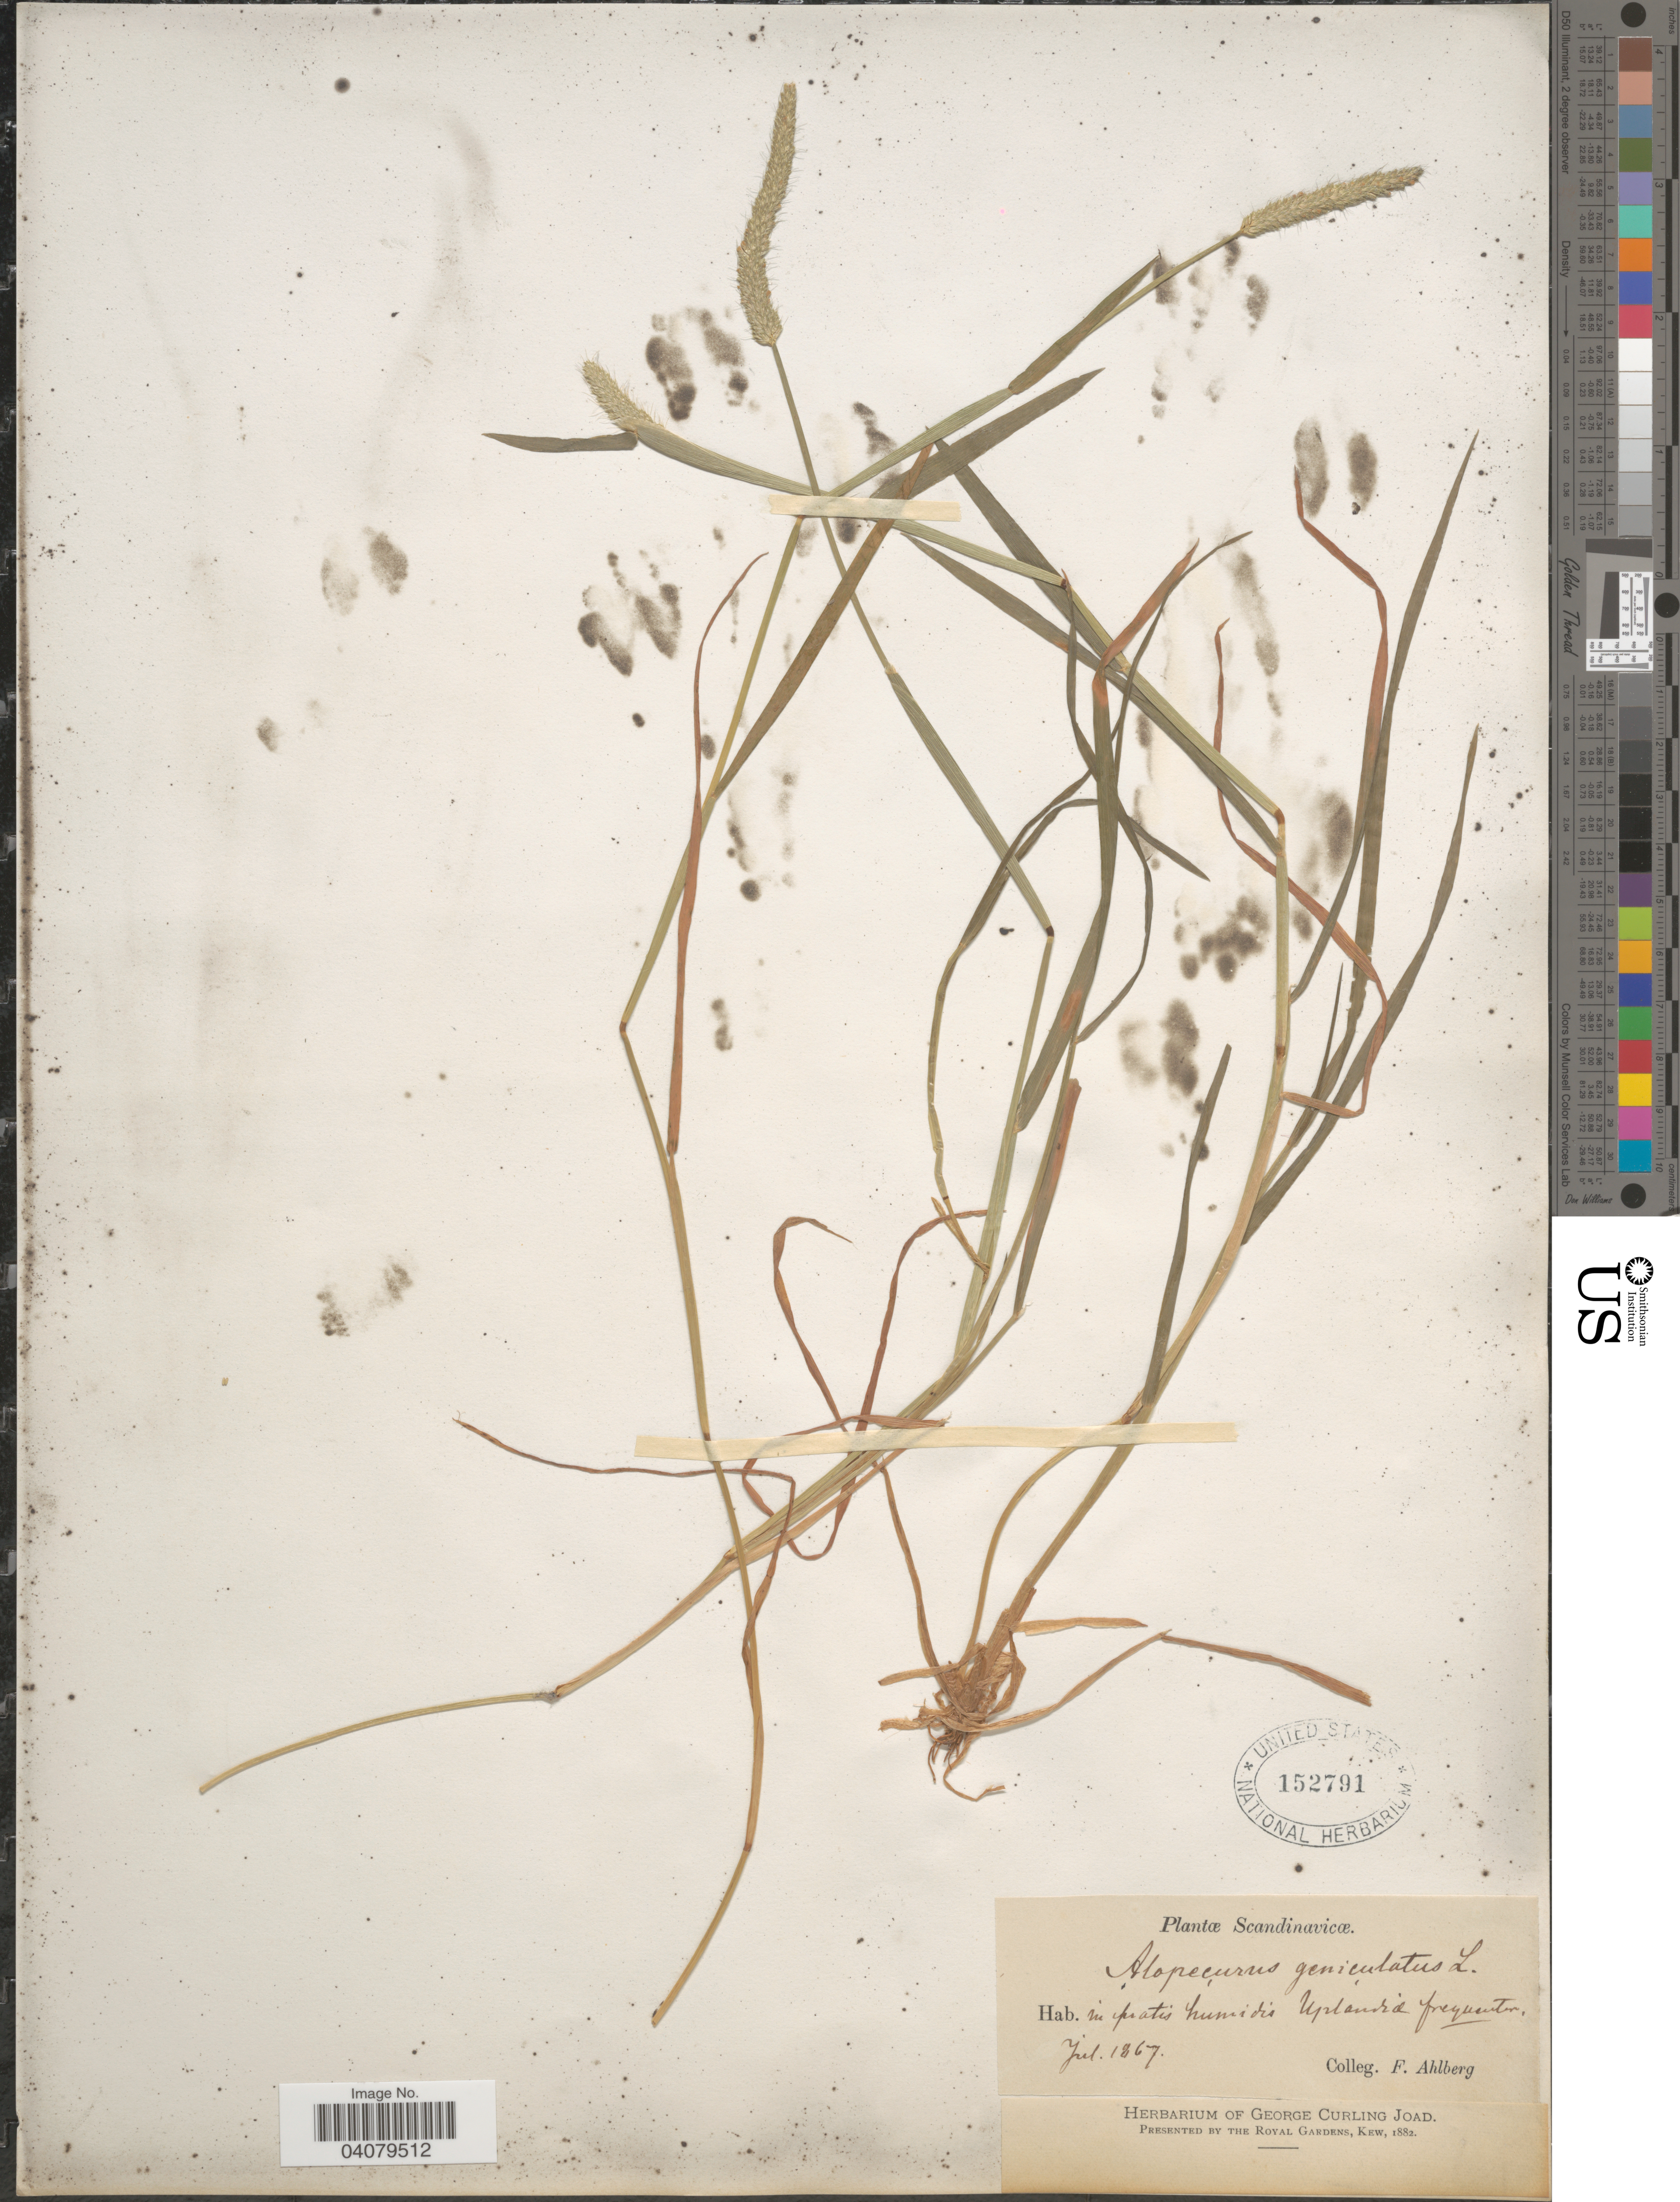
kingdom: Plantae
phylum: Tracheophyta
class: Liliopsida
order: Poales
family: Poaceae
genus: Alopecurus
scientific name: Alopecurus geniculatus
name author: L.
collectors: F. Ahlberg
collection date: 1867-07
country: Sweden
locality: Scandinavicæ. In pratis humidis Uplandia.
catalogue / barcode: US 152791